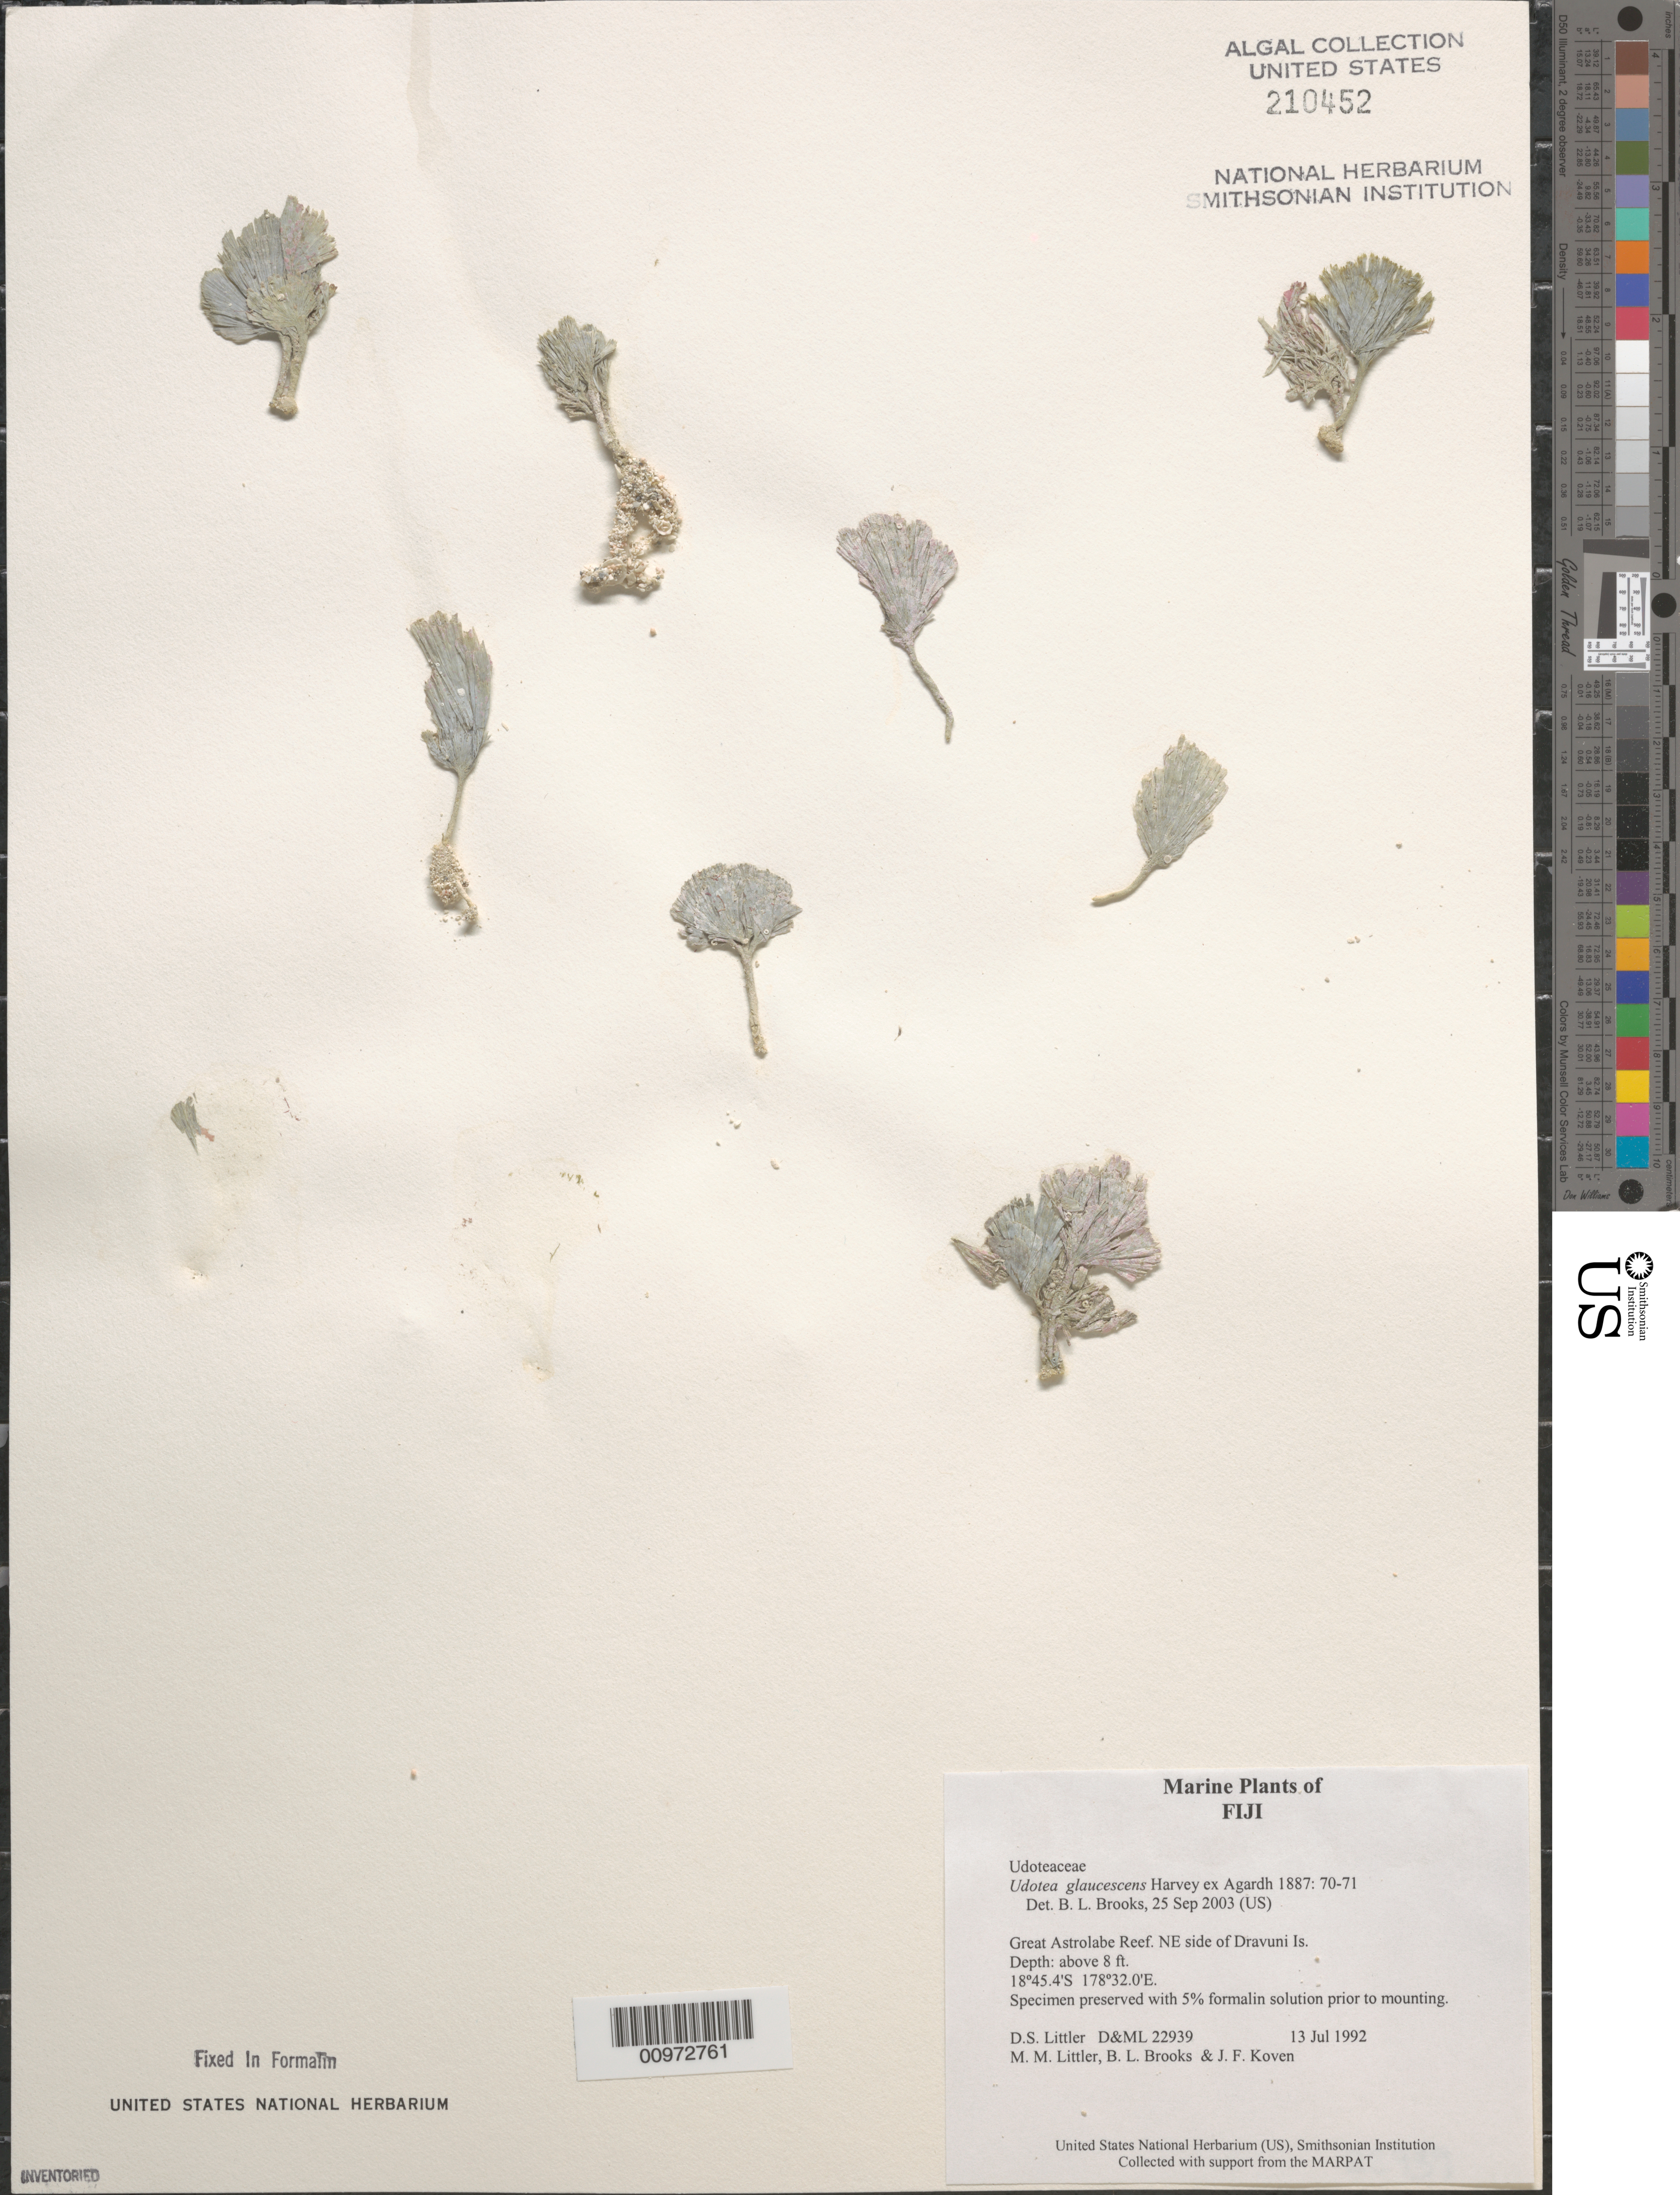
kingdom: Plantae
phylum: Chlorophyta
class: Ulvophyceae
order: Bryopsidales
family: Udoteaceae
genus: Udotea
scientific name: Udotea glaucescens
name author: Harv. ex J. Agardh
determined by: Brooks, B. L., (BOT), Smithsonian Institution - National Museum of Natural History (UNITED STATES)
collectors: D. S. Littler, M. M. Littler, B. Brooks & J. Koven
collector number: D&ML 22939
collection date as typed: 13 Jul 1992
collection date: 1992-07-13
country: Fiji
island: Dravuni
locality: Great Astrolabe Reef, northeast side of island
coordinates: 18 45.4'S, 178 32.0'E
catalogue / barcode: US 210452